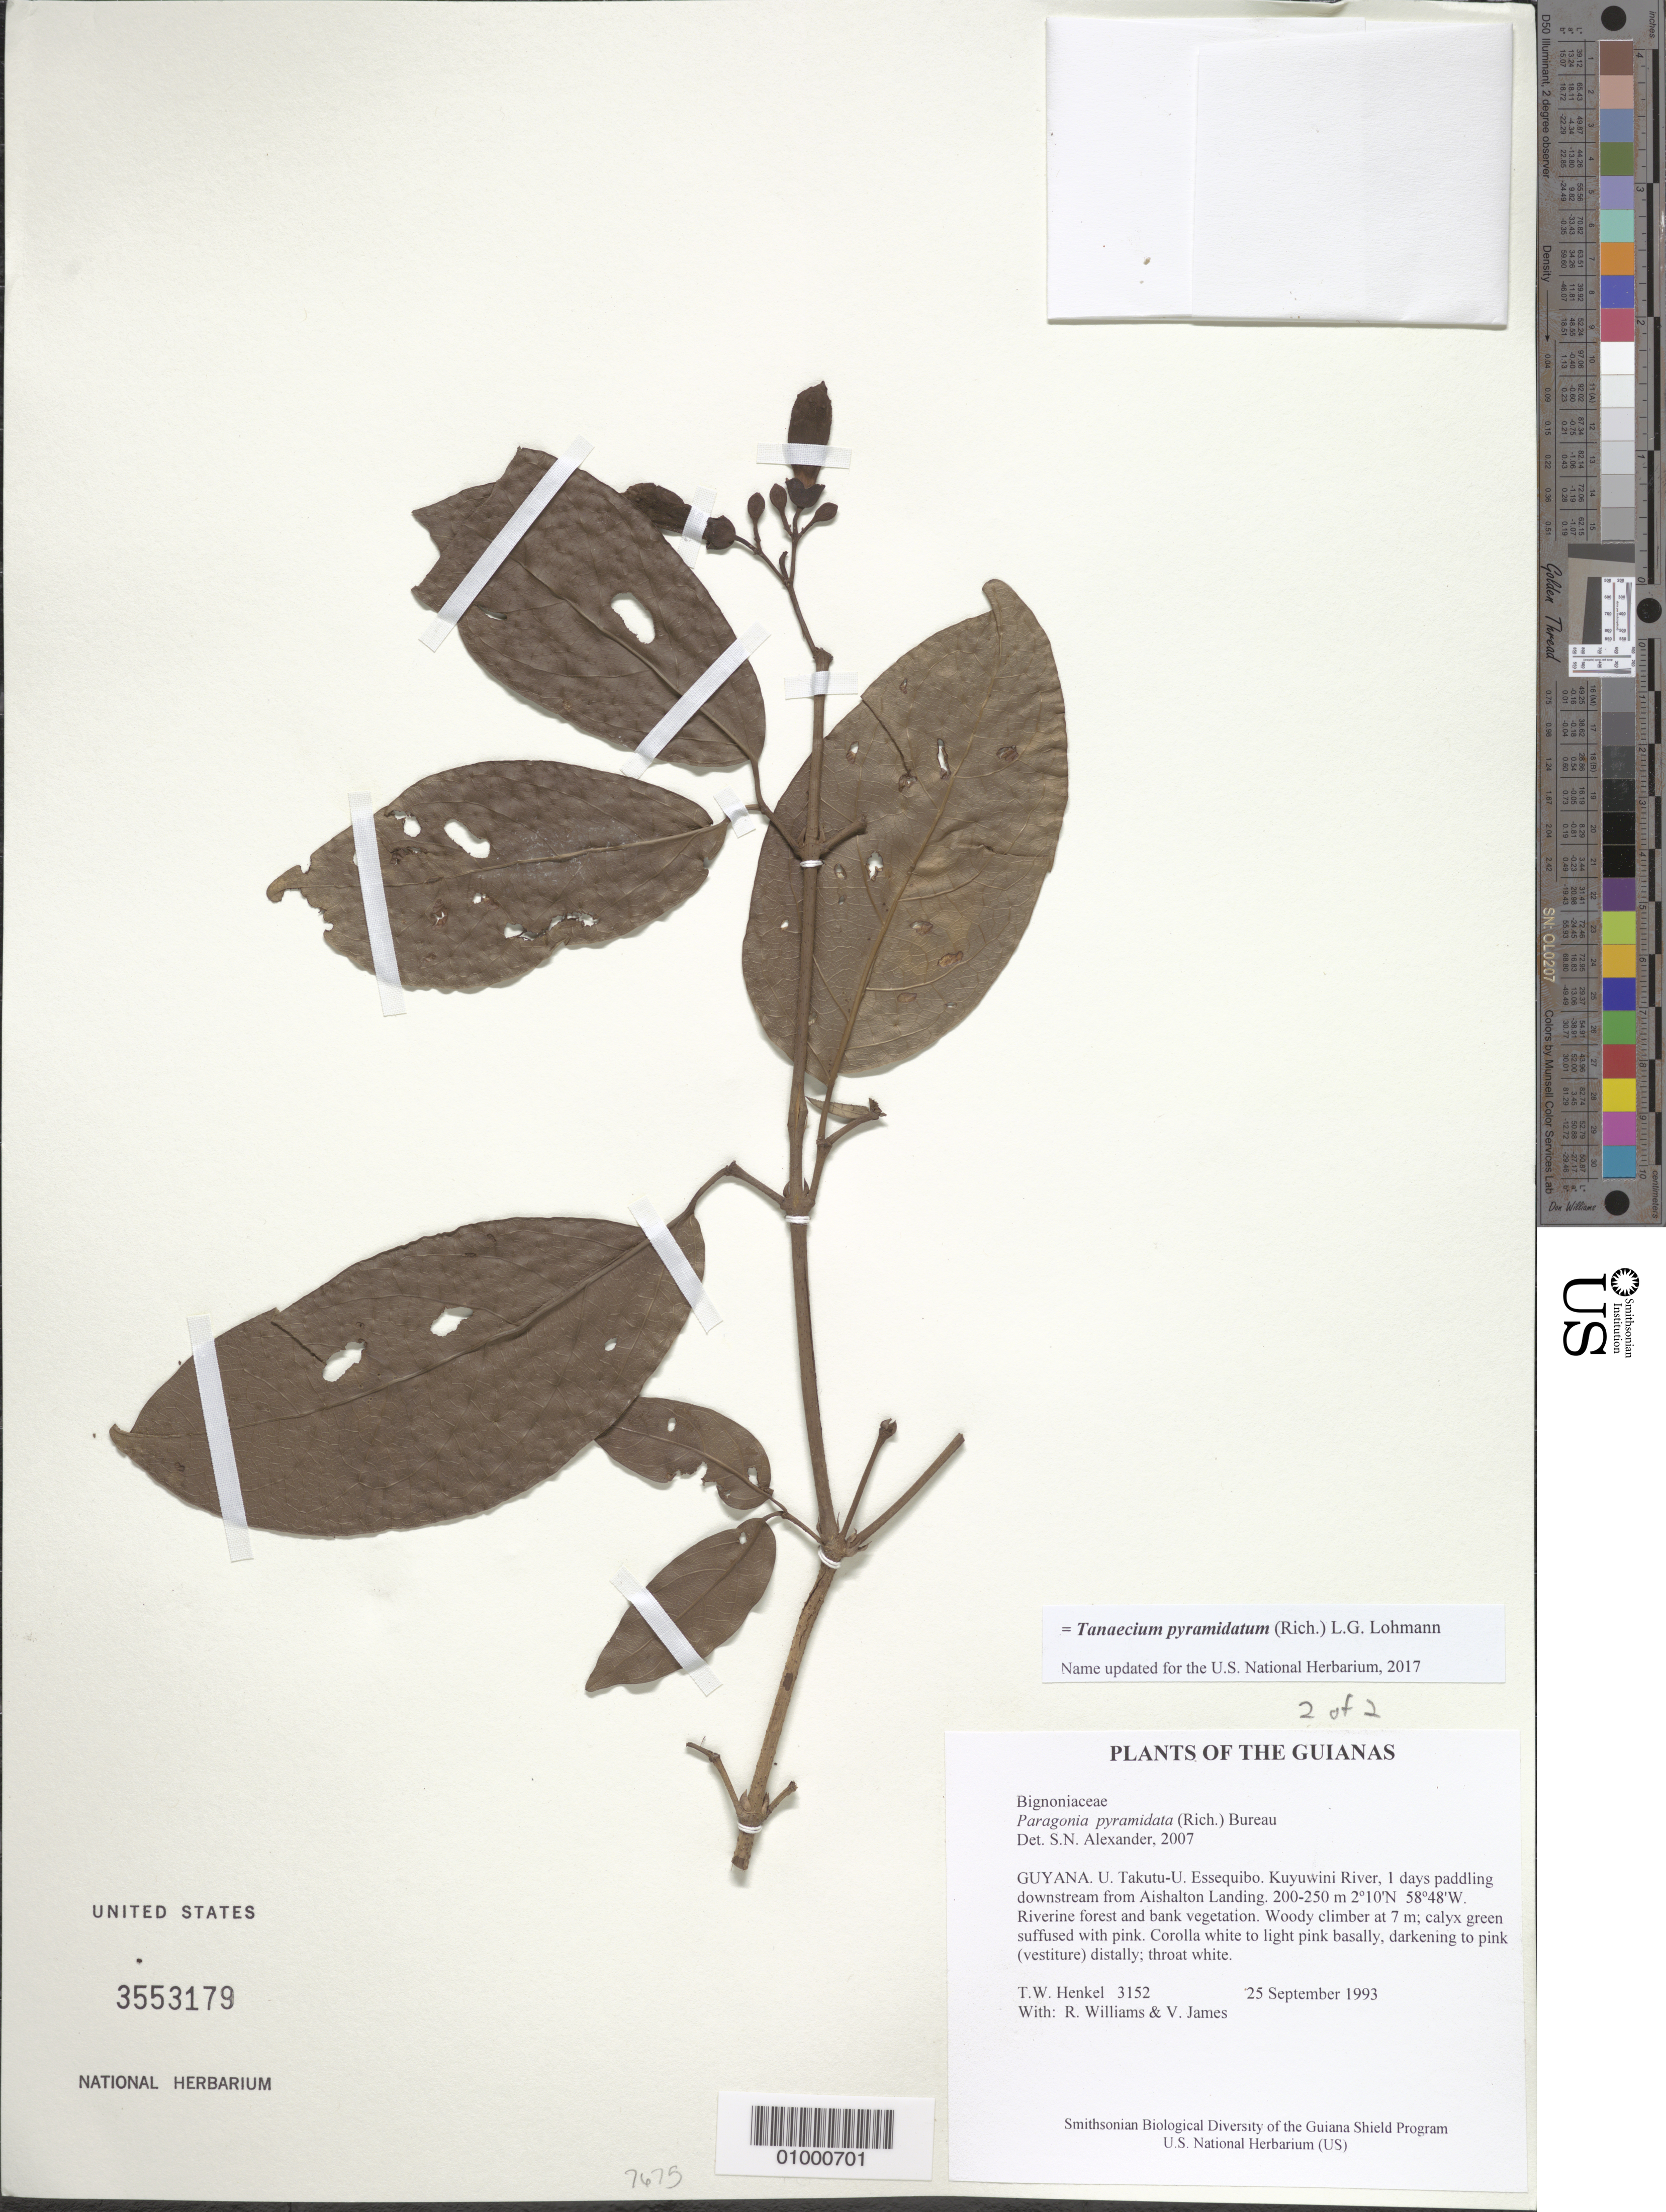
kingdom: Plantae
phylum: Tracheophyta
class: Magnoliopsida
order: Lamiales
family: Bignoniaceae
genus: Tanaecium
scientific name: Tanaecium pyramidatum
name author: (Rich.) L.G. Lohmann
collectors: T. Henkel, R. Williams & V. James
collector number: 3152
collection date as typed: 25 September 1993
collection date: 1993-09-25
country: Guyana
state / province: U. Takutu-U. Essequibo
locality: Kuyuwini River, 1 days paddling downstream from Aishalton Landing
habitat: Riverine forest and bank vegetation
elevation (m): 200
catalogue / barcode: US 3553178